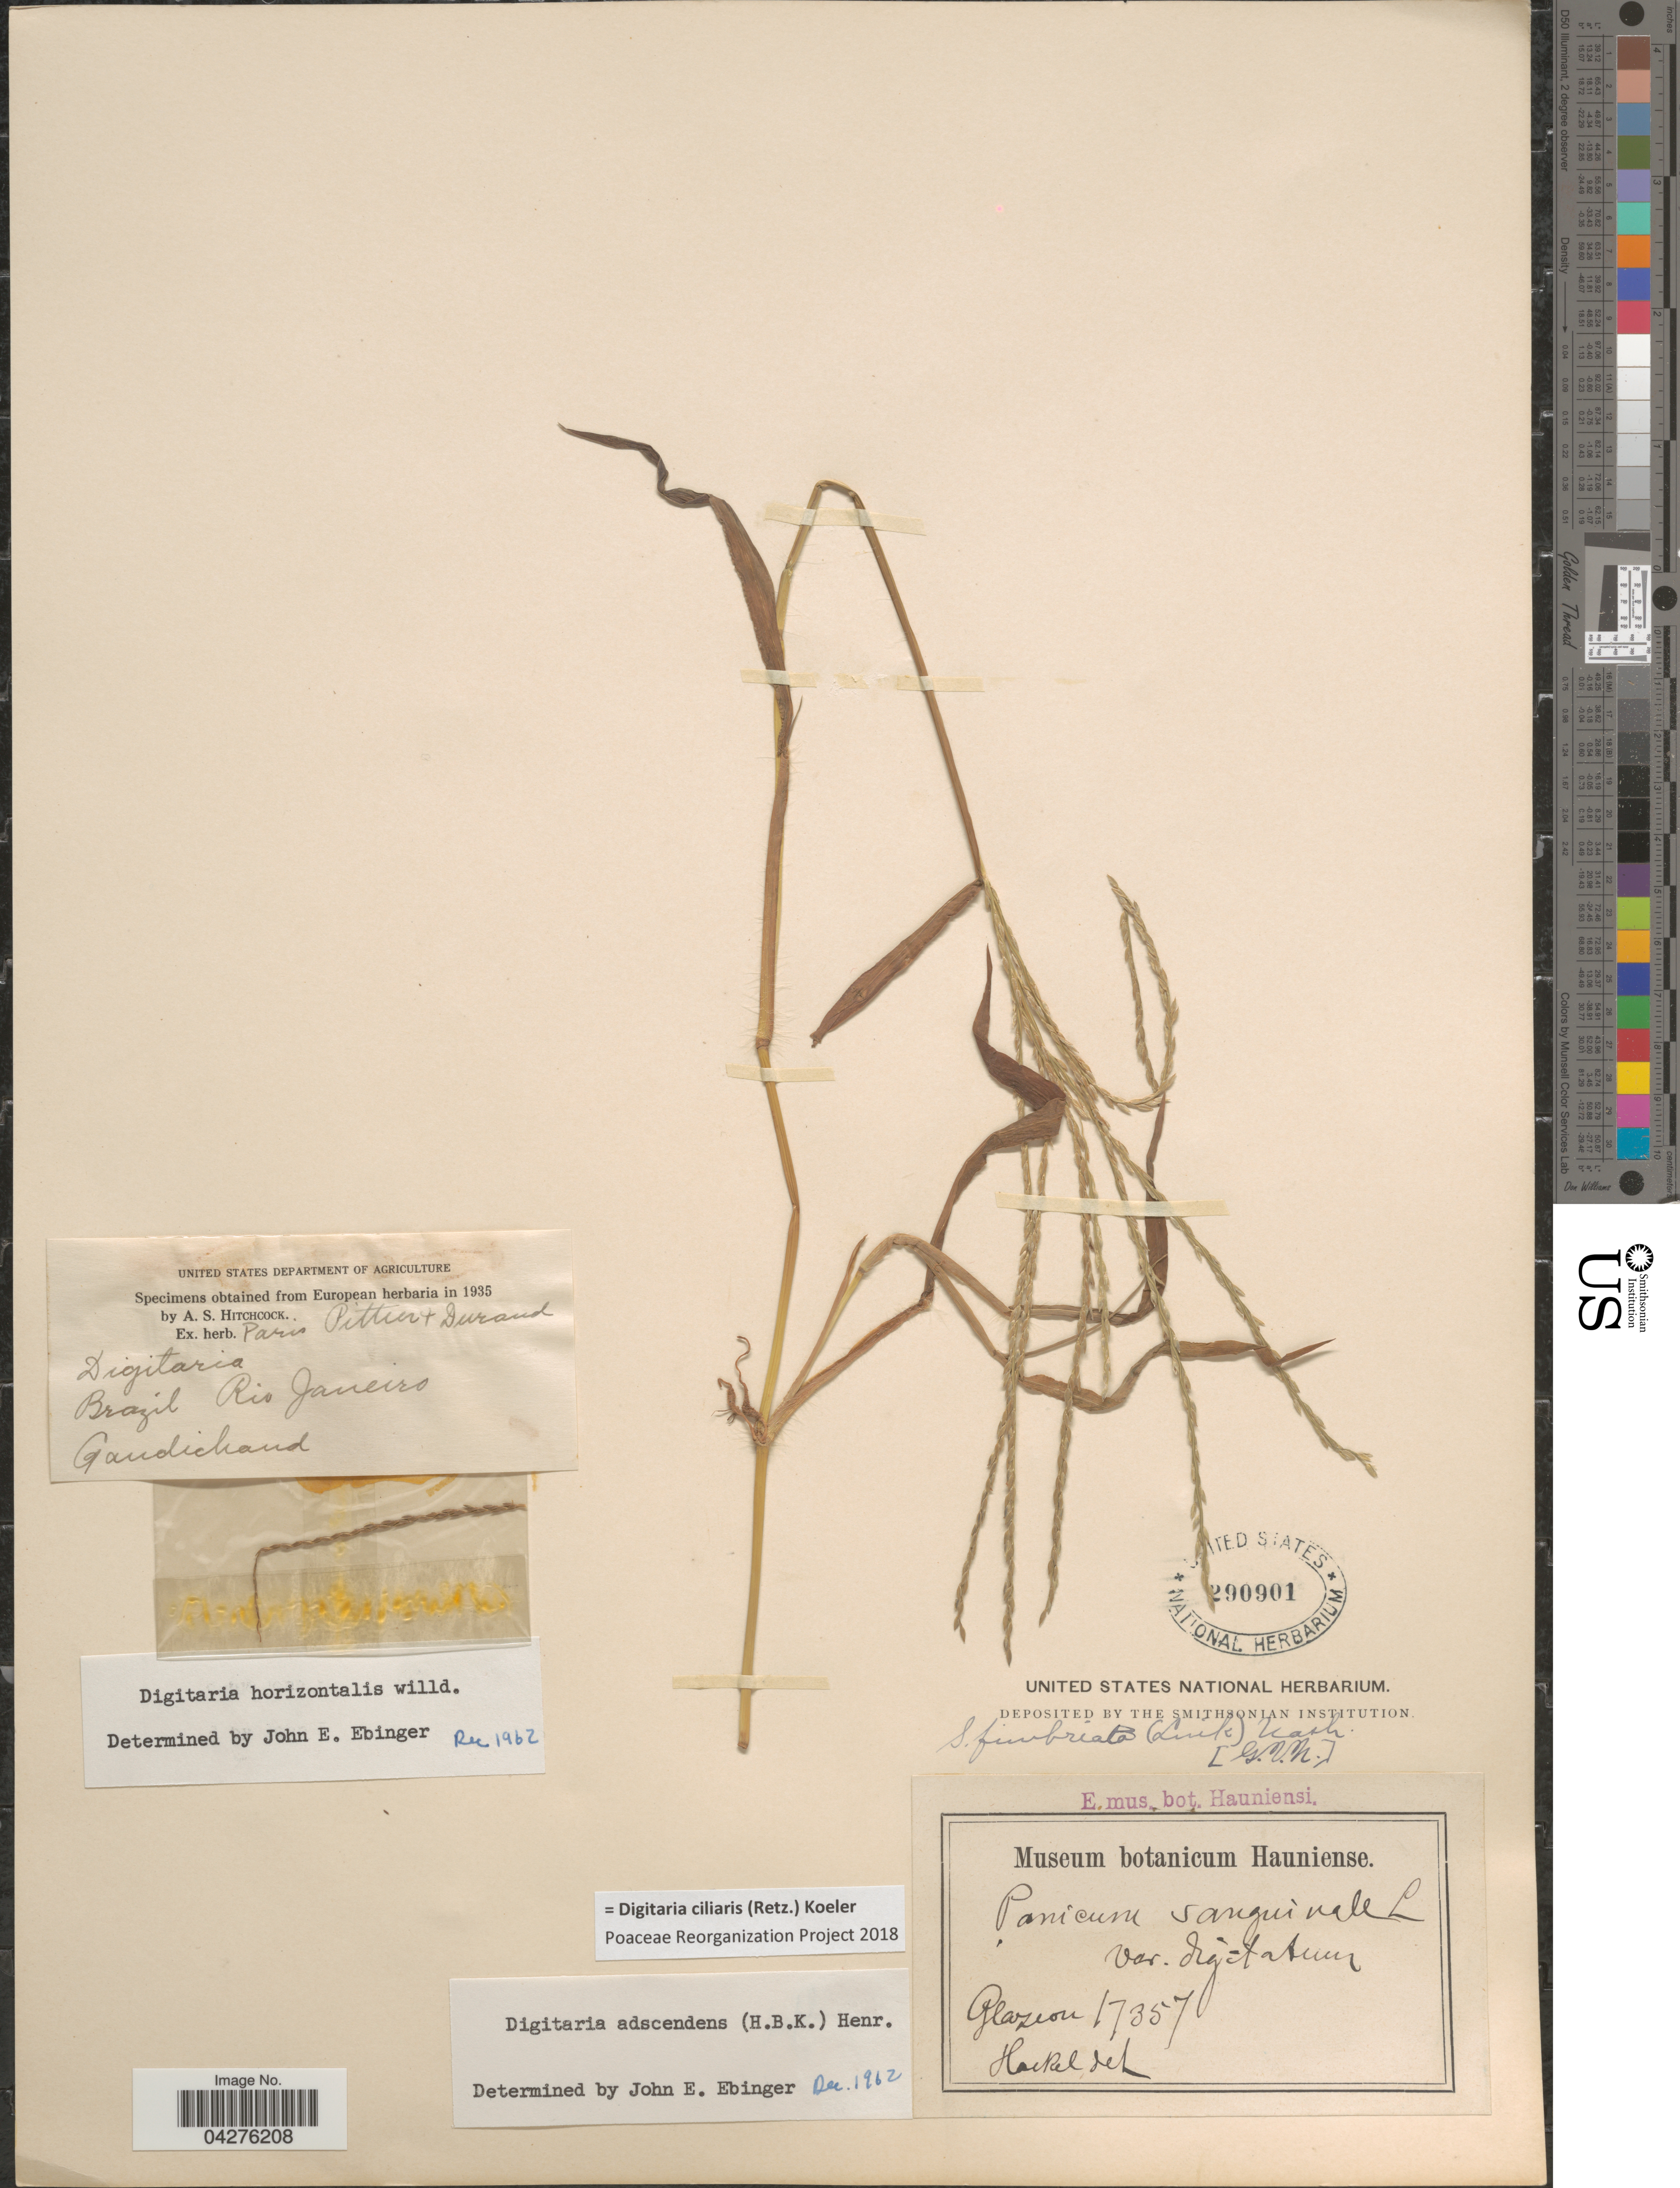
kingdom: Plantae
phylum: Tracheophyta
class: Liliopsida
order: Poales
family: Poaceae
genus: Digitaria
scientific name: Digitaria ciliaris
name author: (Retz.) Koeler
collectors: -. Gaudichaud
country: Brazil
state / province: Rio de Janeiro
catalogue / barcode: US 290901-2